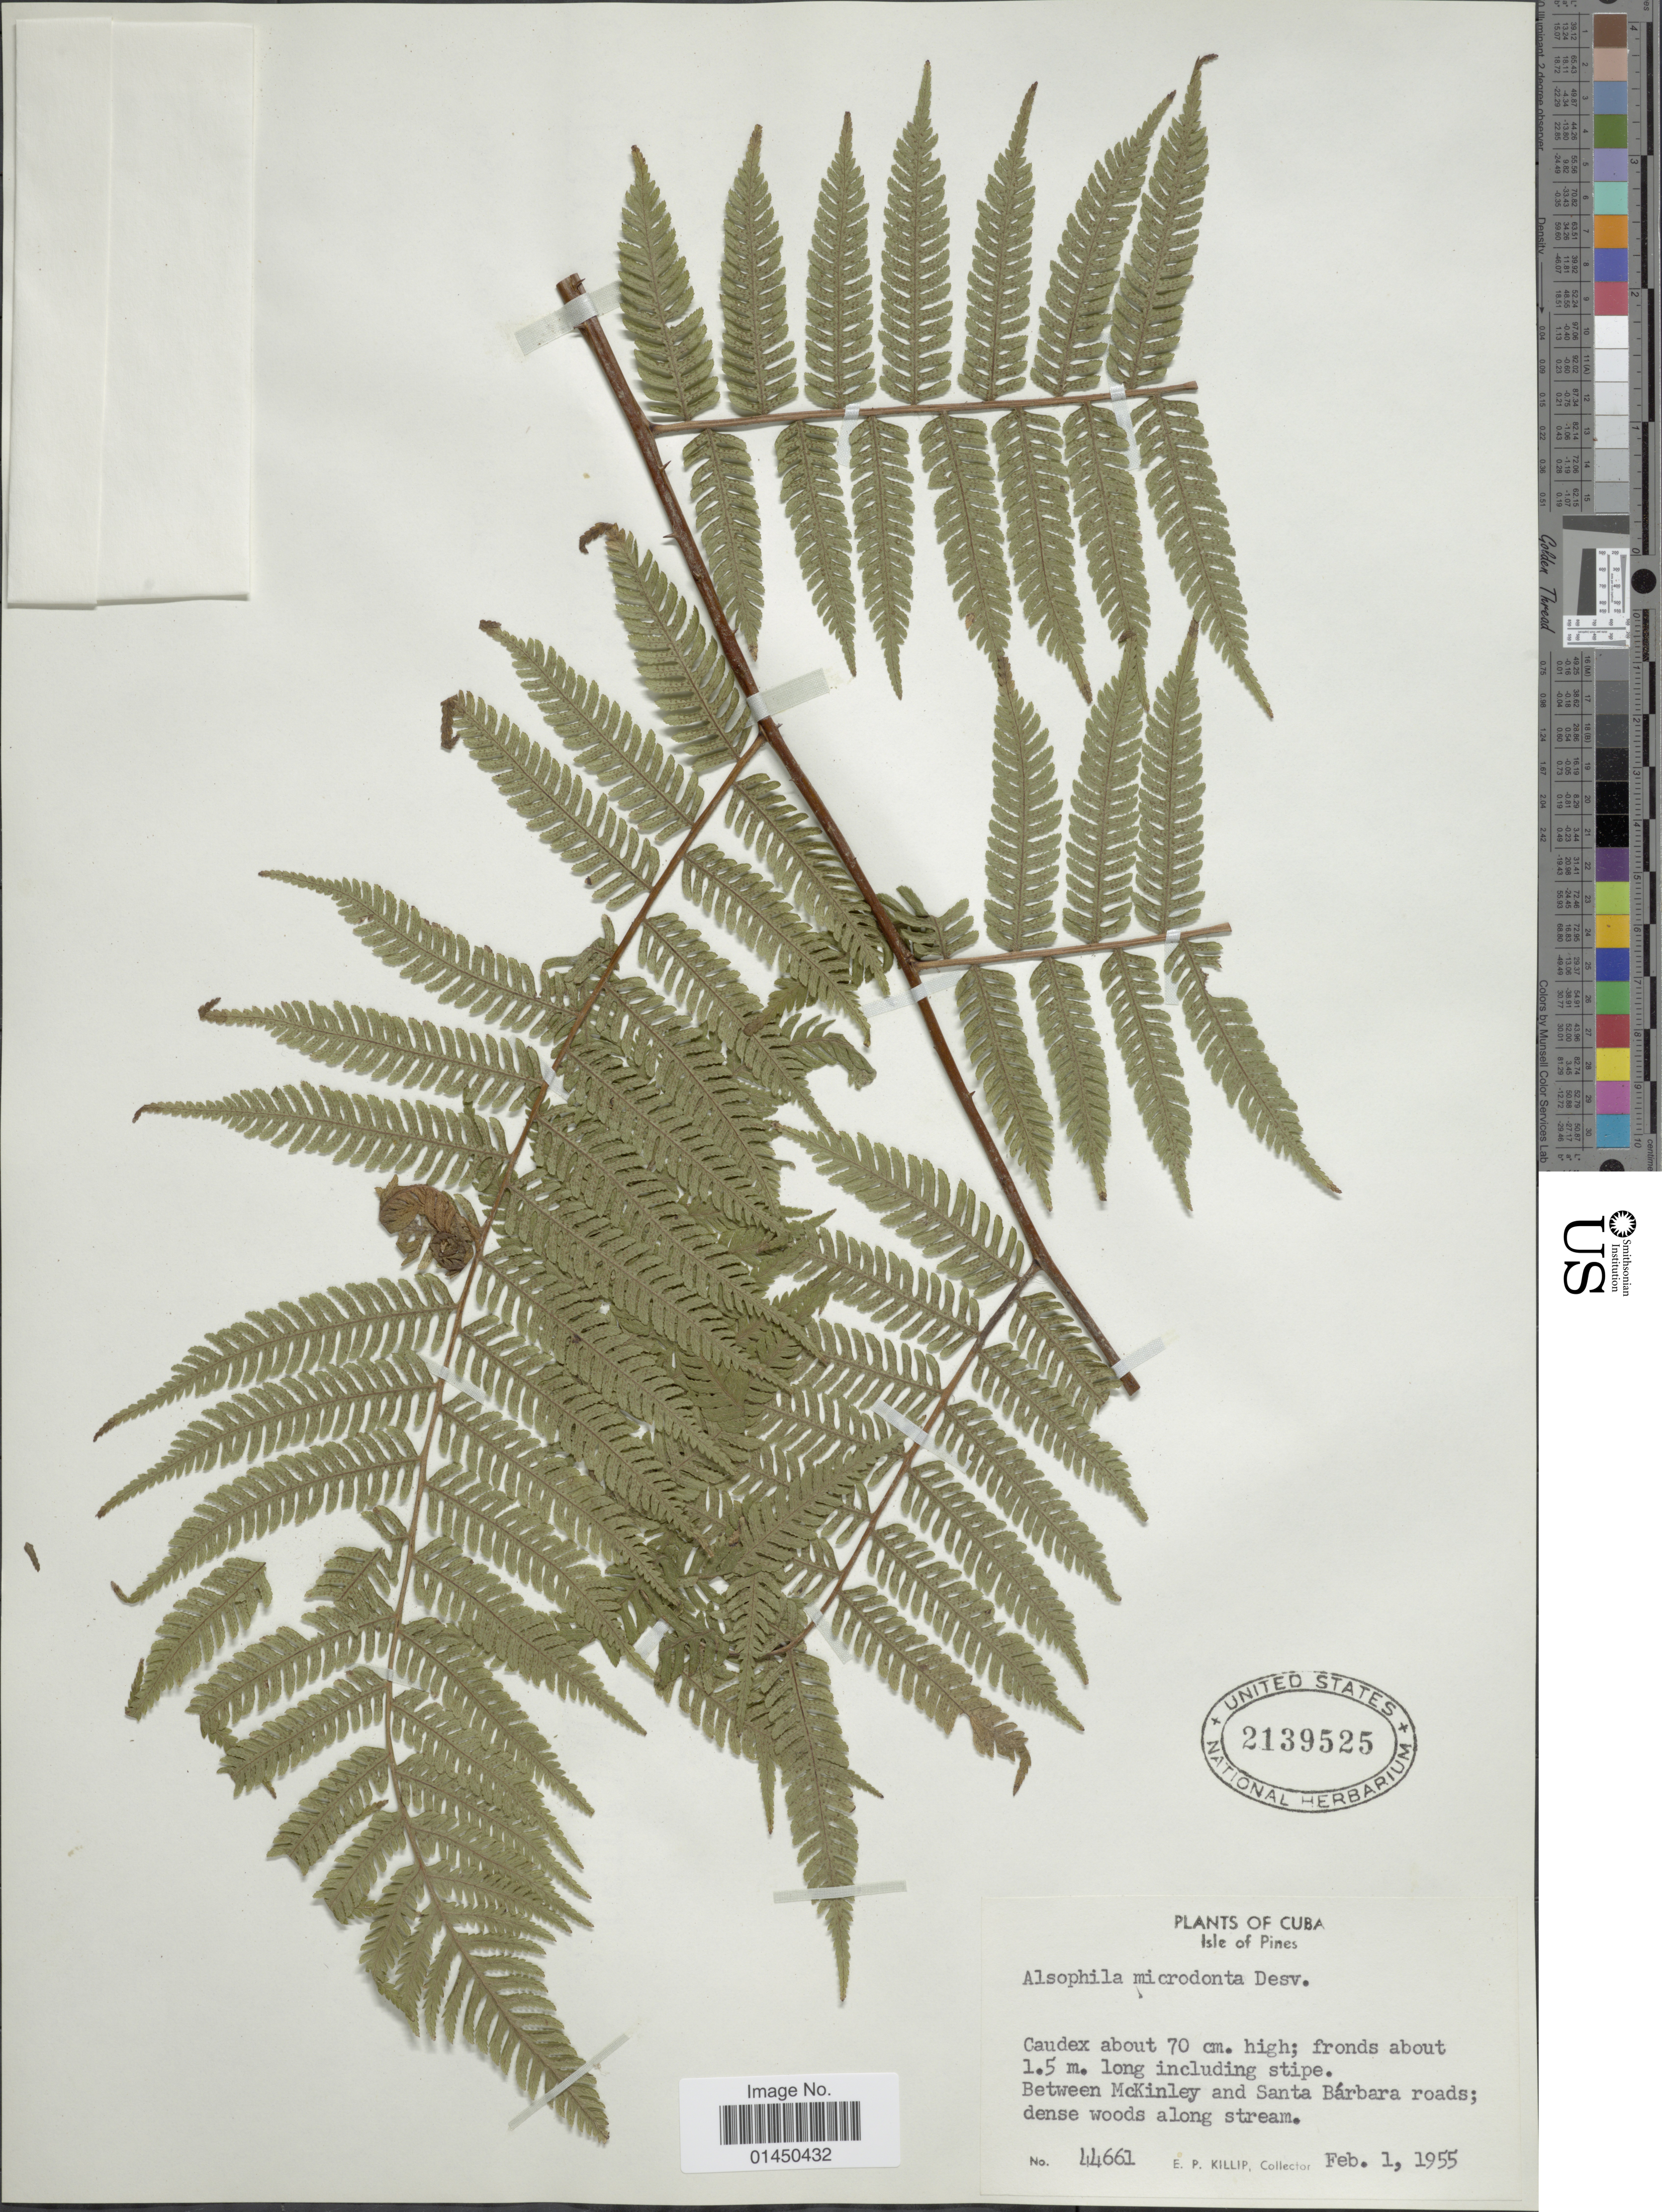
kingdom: Plantae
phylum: Tracheophyta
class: Polypodiopsida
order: Cyatheales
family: Cyatheaceae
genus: Cyathea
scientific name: Cyathea microdonta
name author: (Desv.) Domin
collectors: E. P. Killip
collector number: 44661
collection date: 1955-02-01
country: Cuba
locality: Isle Pines, between McKinley and Santa Barbara roads; dense woods along stream.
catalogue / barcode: US 2139525